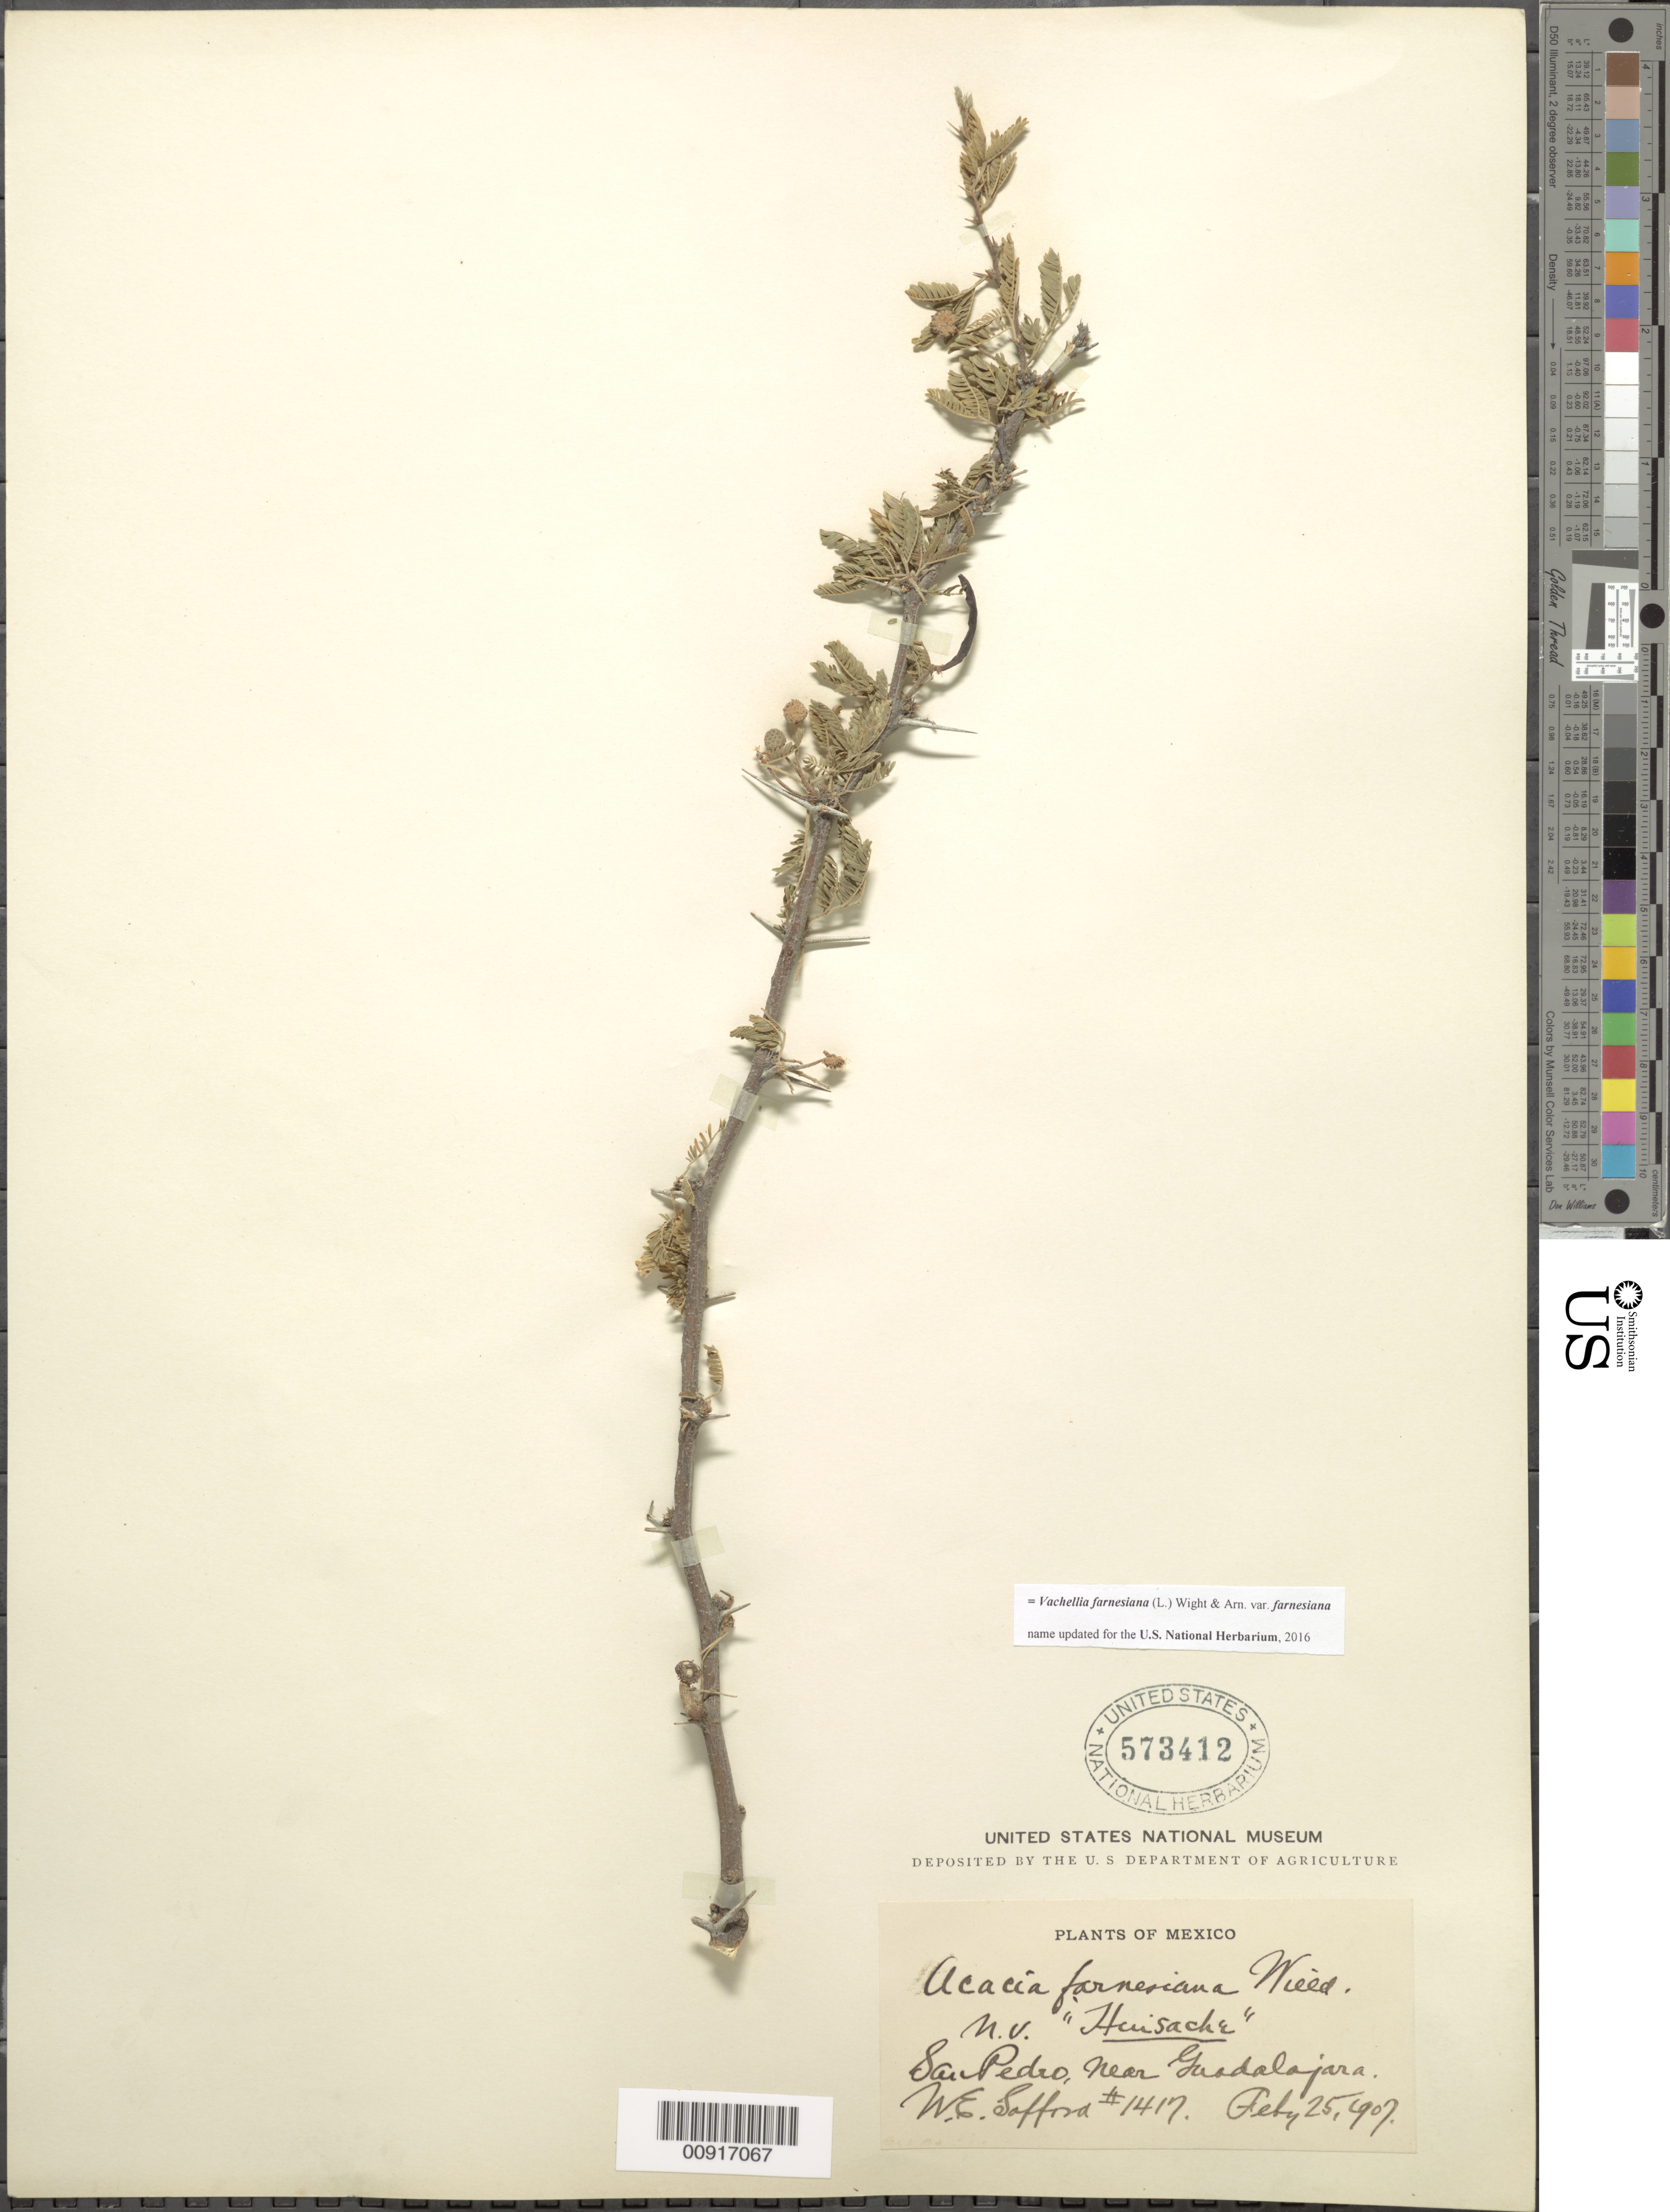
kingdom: Plantae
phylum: Tracheophyta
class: Magnoliopsida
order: Fabales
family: Fabaceae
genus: Vachellia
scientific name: Vachellia farnesiana var. farnesiana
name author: (L.) Wight & Arn.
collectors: W. E. Safford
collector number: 1417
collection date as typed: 25 Feb 1907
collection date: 1907-02-25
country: Mexico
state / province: Jalisco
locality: San Pedro, near Guadalajara.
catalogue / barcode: US 573412